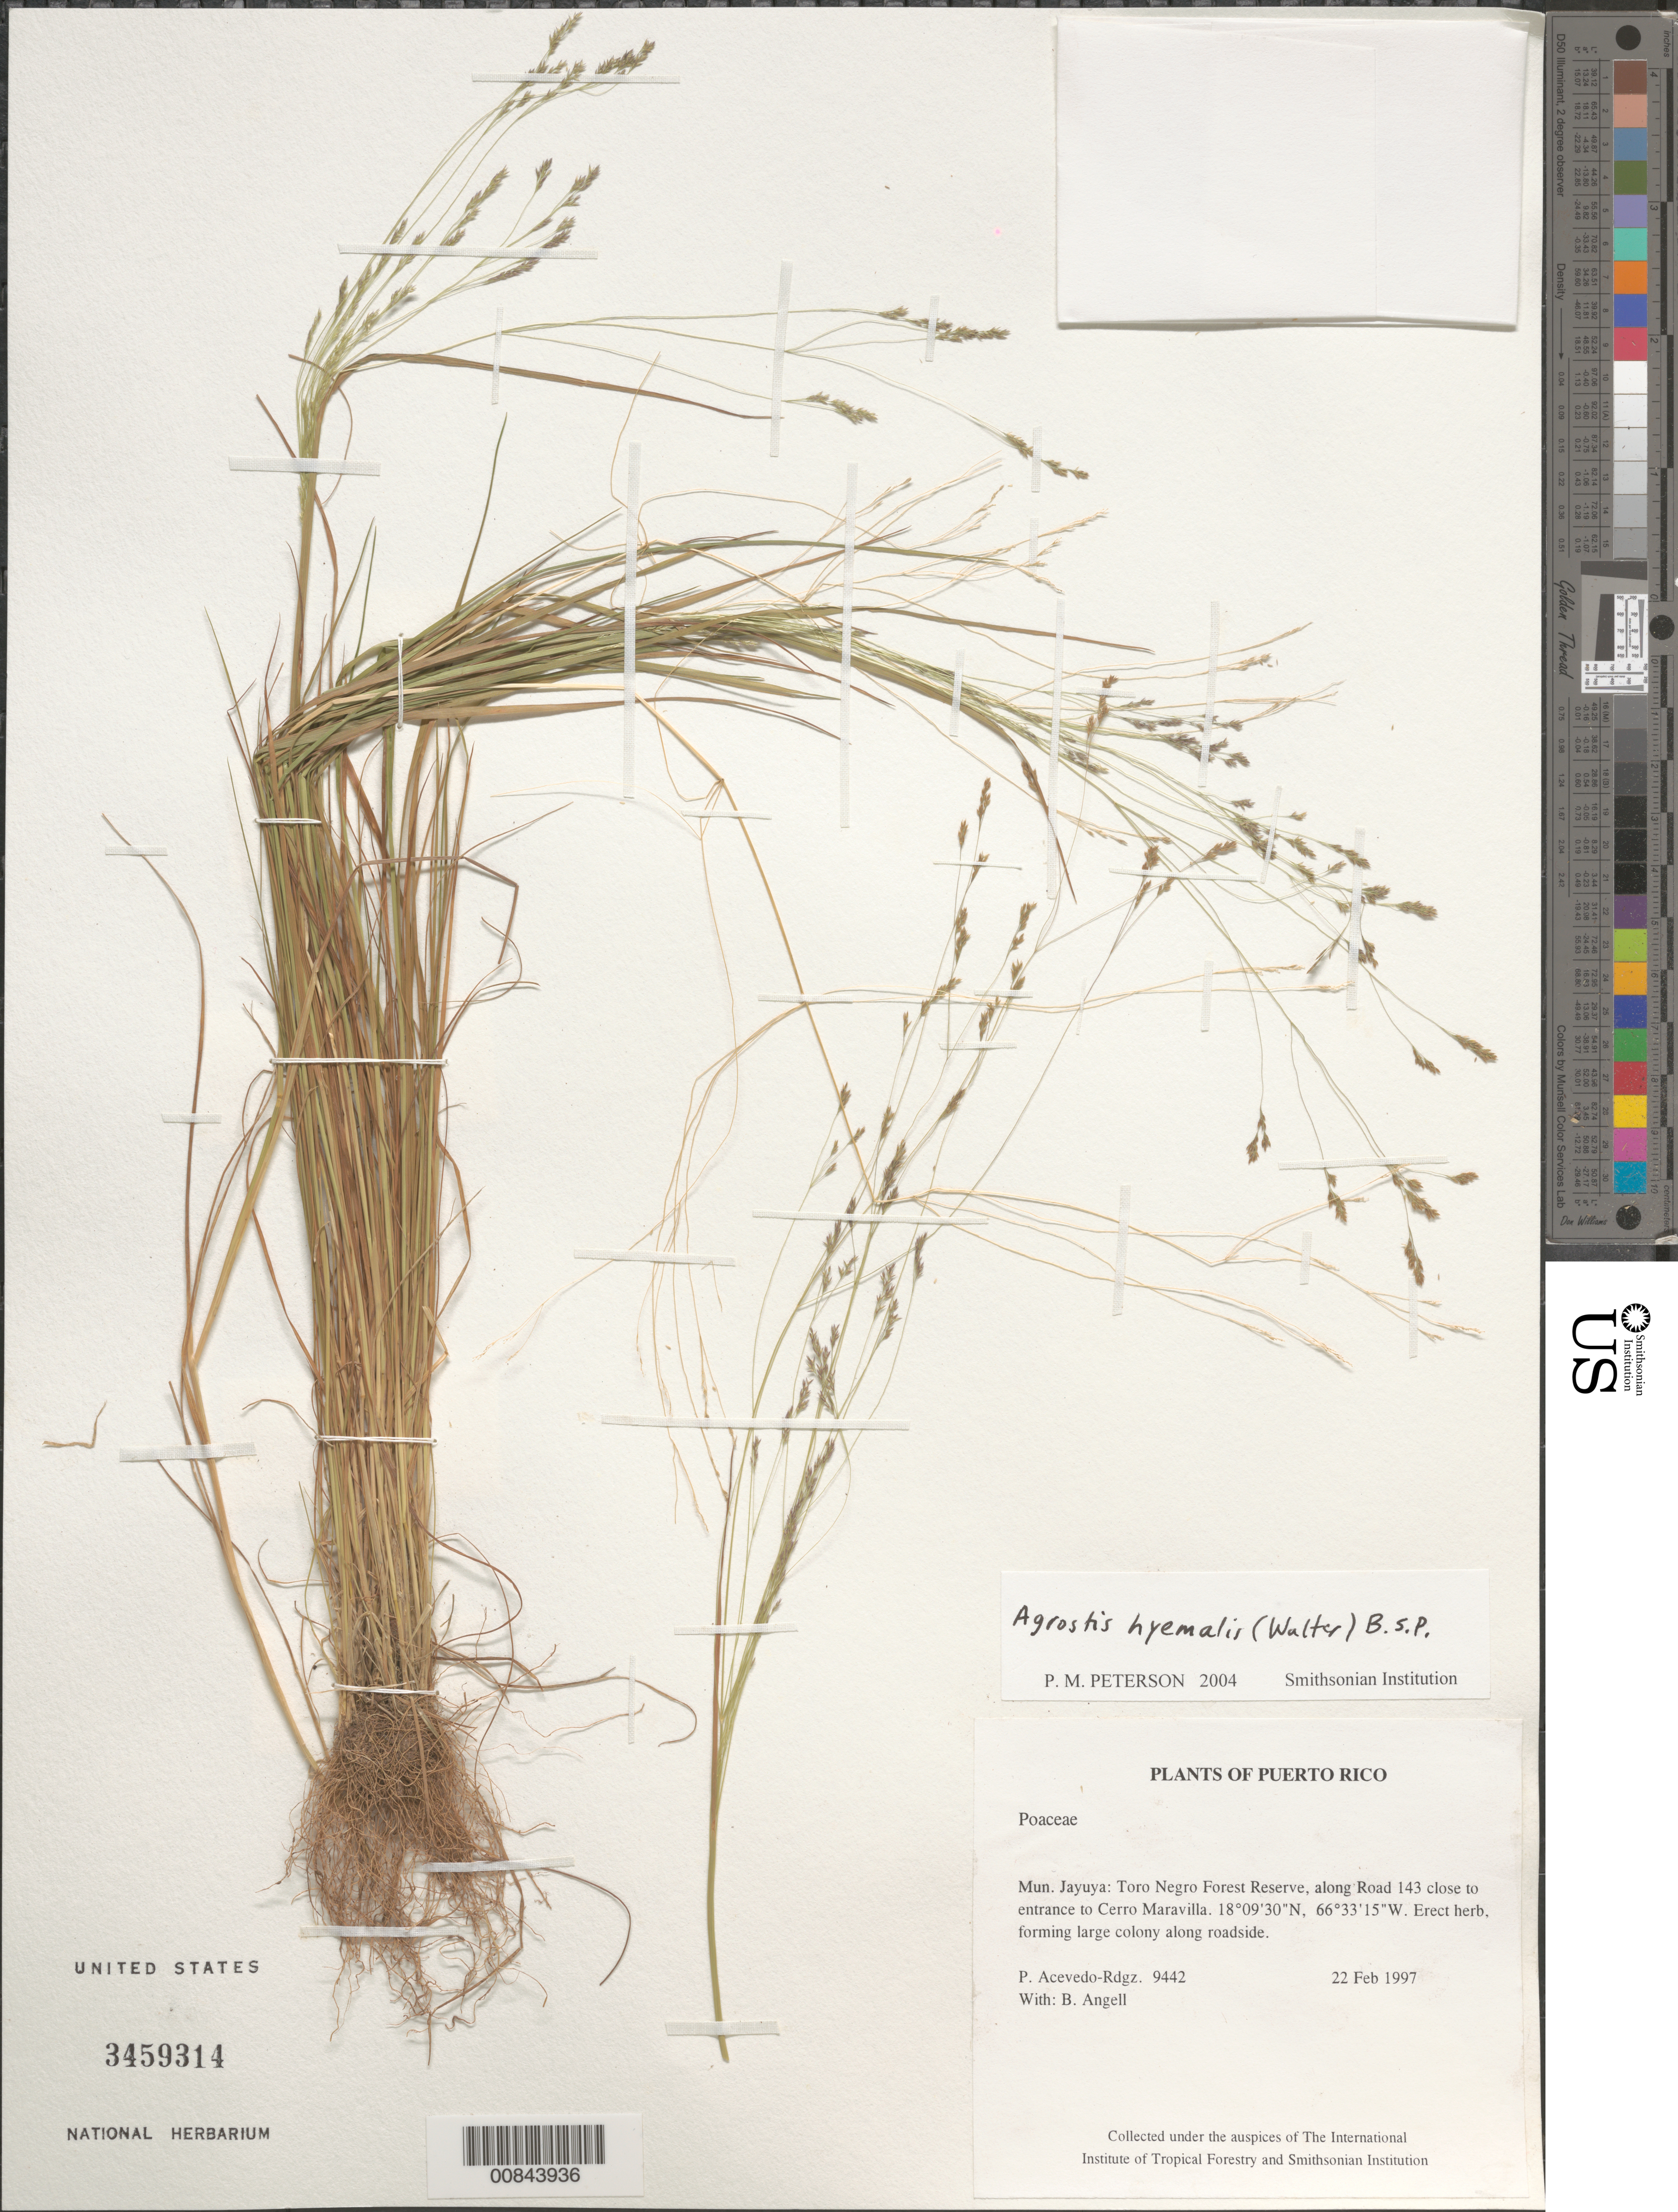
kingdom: Plantae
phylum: Tracheophyta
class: Liliopsida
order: Poales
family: Poaceae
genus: Agrostis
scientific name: Agrostis hyemalis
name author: (Walter) Britton et al.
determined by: Peterson, Paul M., (BOT), Smithsonian Institution - National Museum of Natural History (UNITED STATES)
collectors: P. Acevedo-Rodr. & Bobbi Angell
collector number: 9442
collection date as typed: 22 Feb 1997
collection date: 1997-02-22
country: Puerto Rico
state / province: Jayuya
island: Puerto Rico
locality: Jayuya: Toro Negro Forest Reserve, along Road 143 close to entrance to Cerro Maravilla.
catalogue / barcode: US 3459314